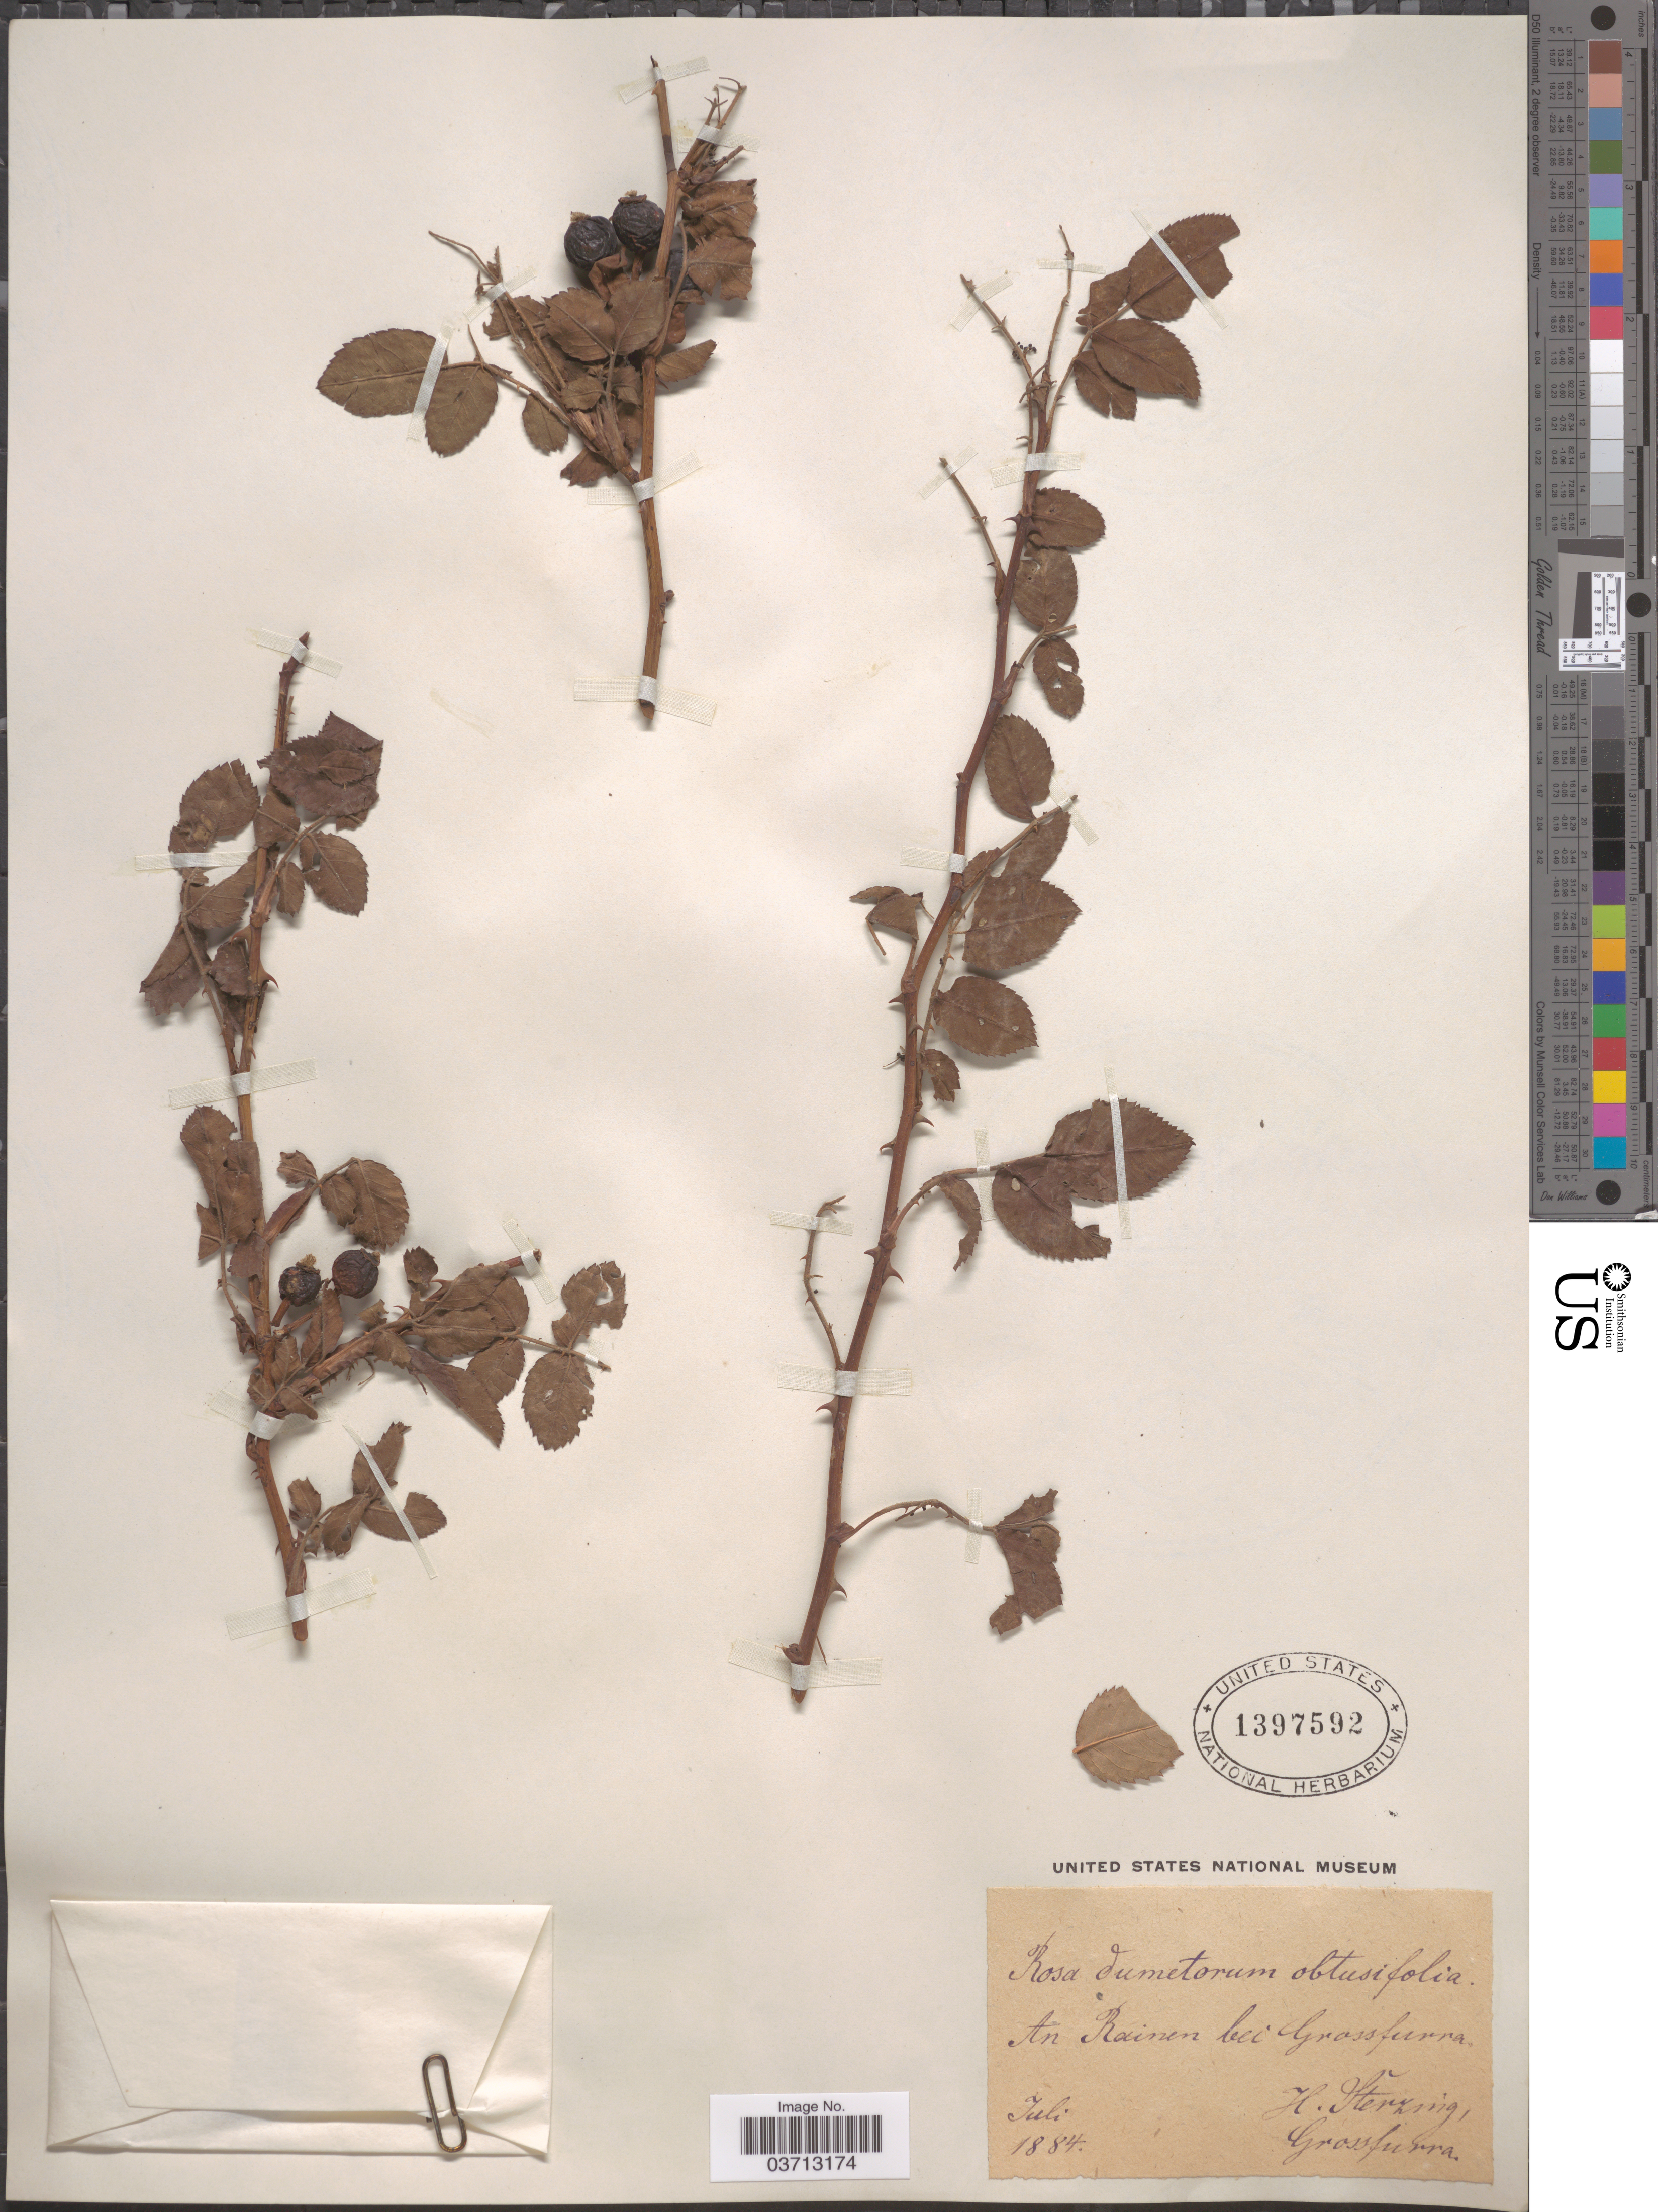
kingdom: Plantae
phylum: Tracheophyta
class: Magnoliopsida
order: Rosales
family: Rosaceae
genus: Rosa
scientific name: Rosa dumetorum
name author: Lange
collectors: H. F. Sterzing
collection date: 1884-07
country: Germany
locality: An Rainen bei Grossfurra.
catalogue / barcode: US 1397592